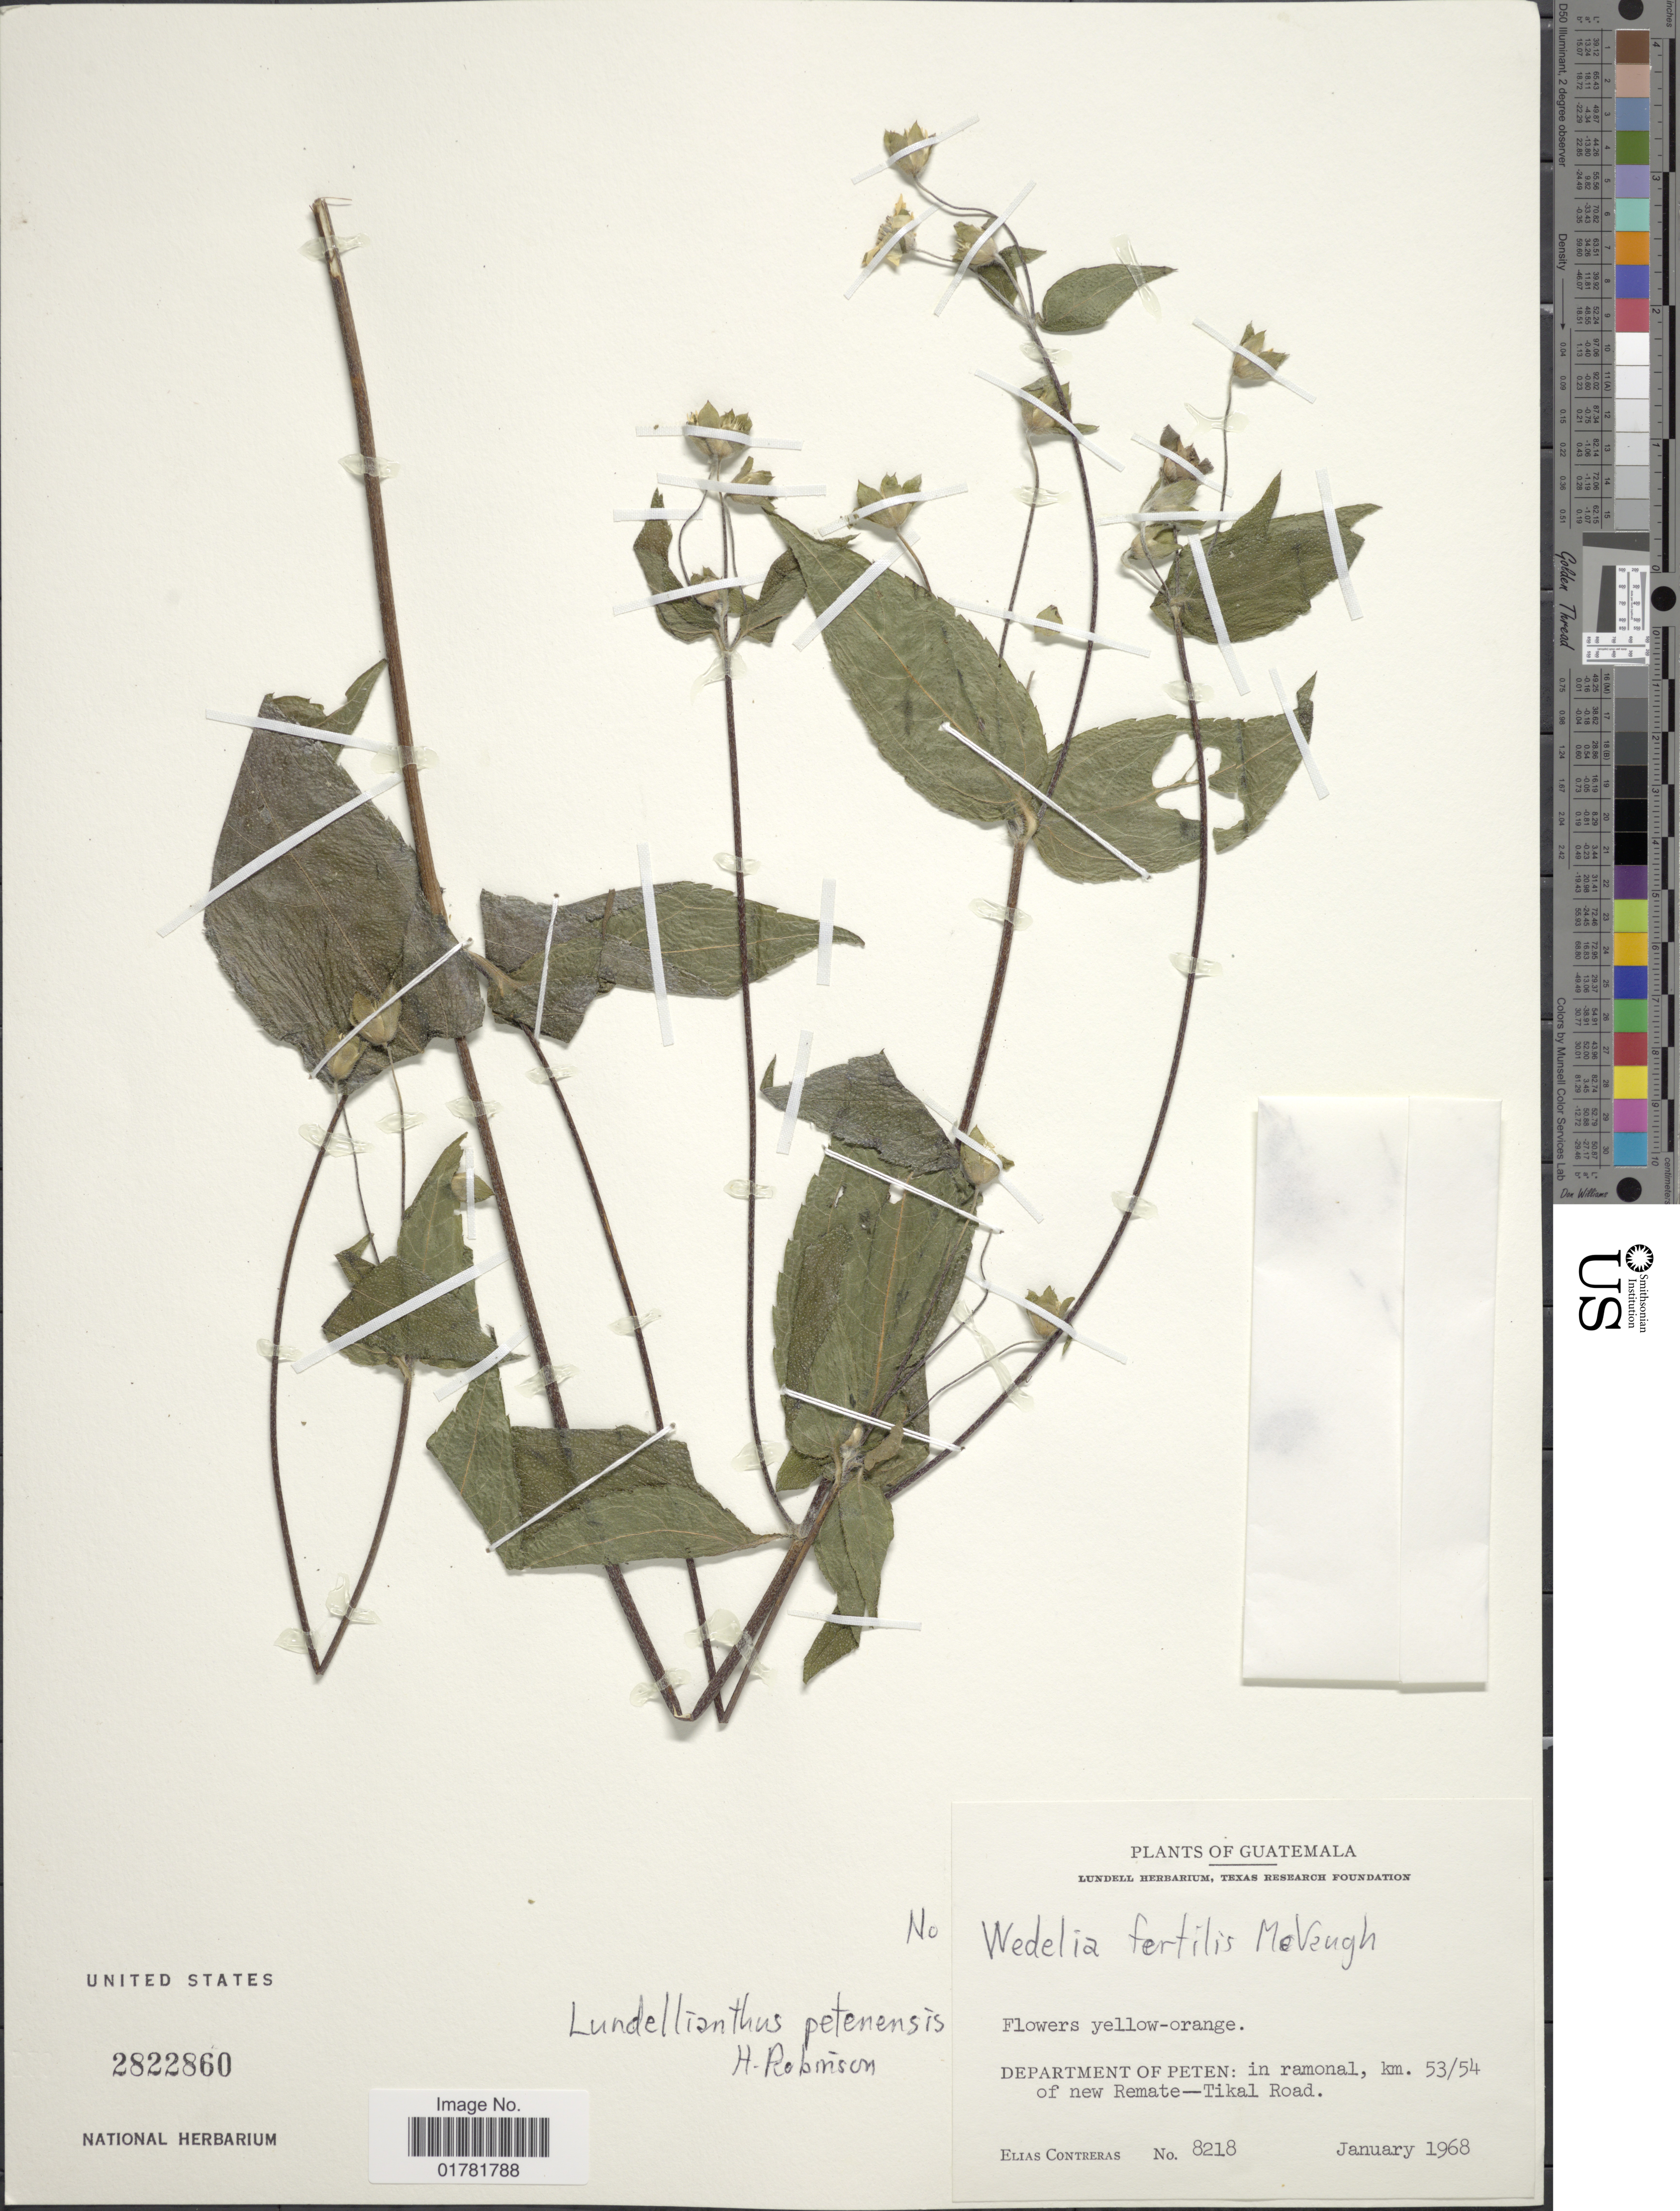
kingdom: Plantae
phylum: Tracheophyta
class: Magnoliopsida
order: Asterales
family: Asteraceae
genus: Lundellianthus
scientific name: Lundellianthus guatemalensis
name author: (Donn. Sm.) Strother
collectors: E. Contreras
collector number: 8218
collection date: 1968-01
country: Guatemala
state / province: El Petén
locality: Department of Peten: in ramonal, km 53/54 of new Remate-Tikal Road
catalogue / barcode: US 2822860